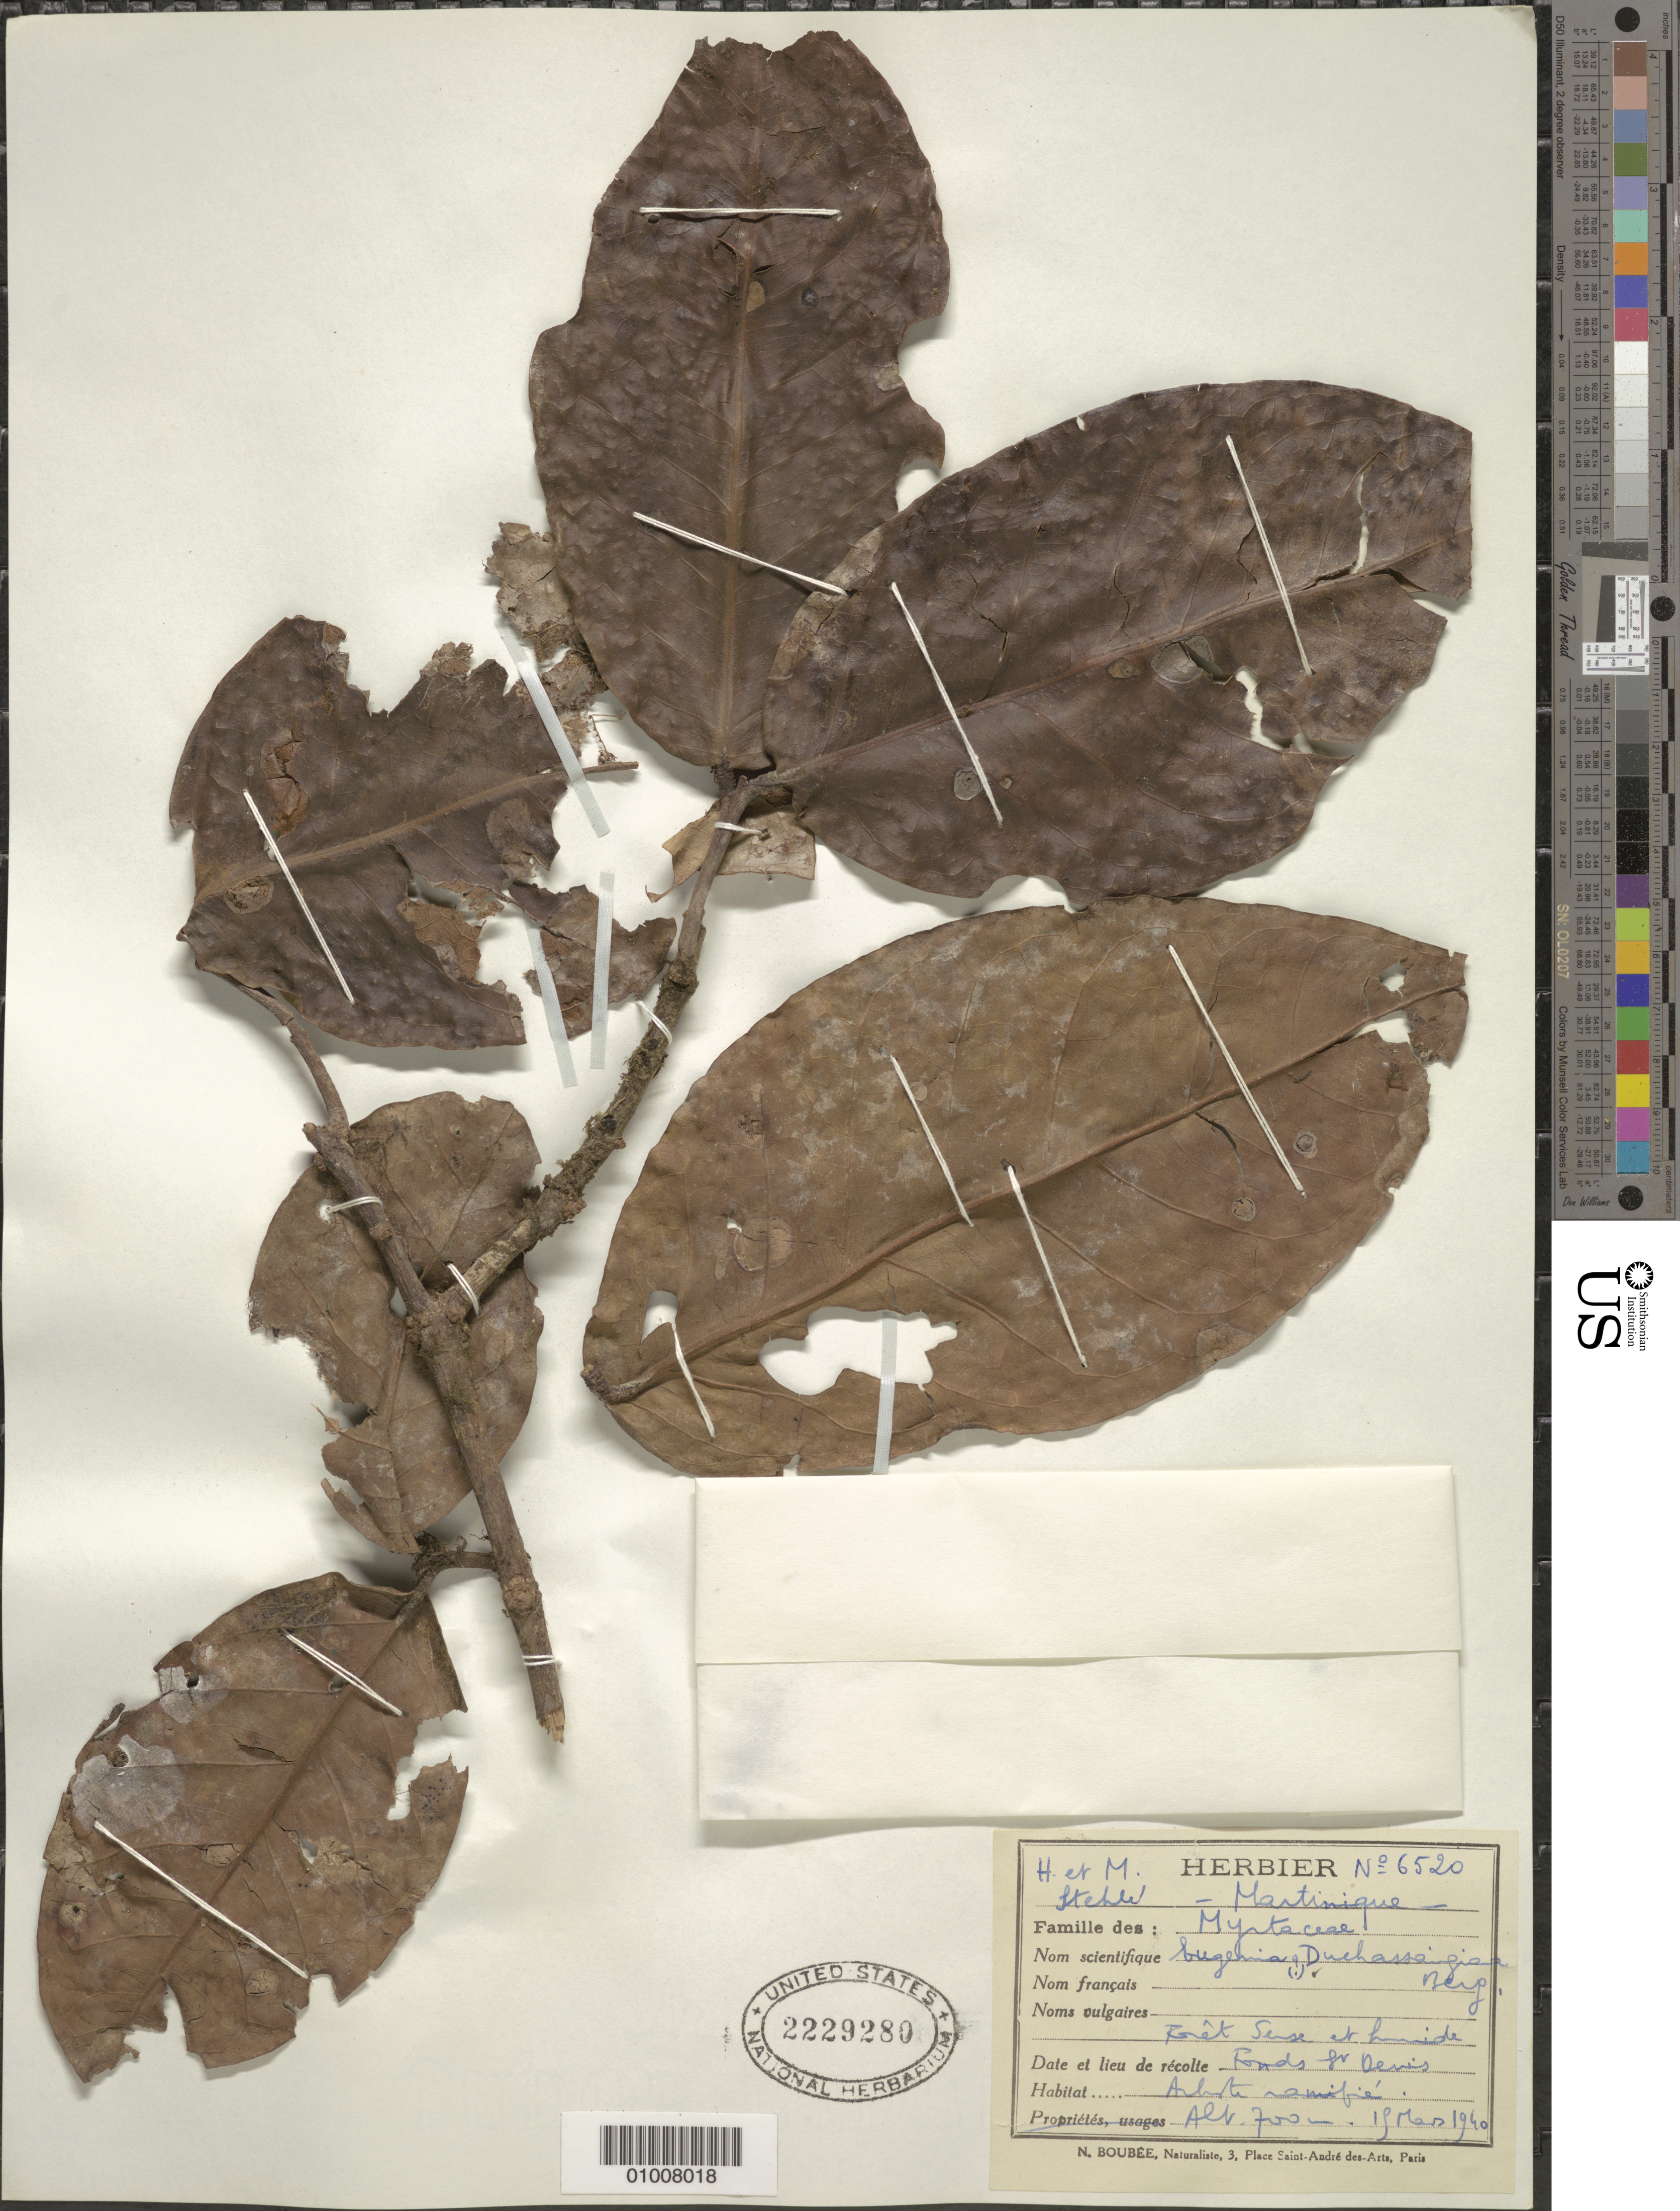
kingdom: Plantae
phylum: Tracheophyta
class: Magnoliopsida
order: Myrtales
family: Myrtaceae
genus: Eugenia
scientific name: Eugenia duchassaingiana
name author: O. Berg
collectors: H. Stehlé & M. Stehlé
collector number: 6520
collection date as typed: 18 Mar 1940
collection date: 1940-03-18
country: Martinique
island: Martinique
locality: Fonds St. Denis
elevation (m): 700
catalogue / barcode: US 2229280